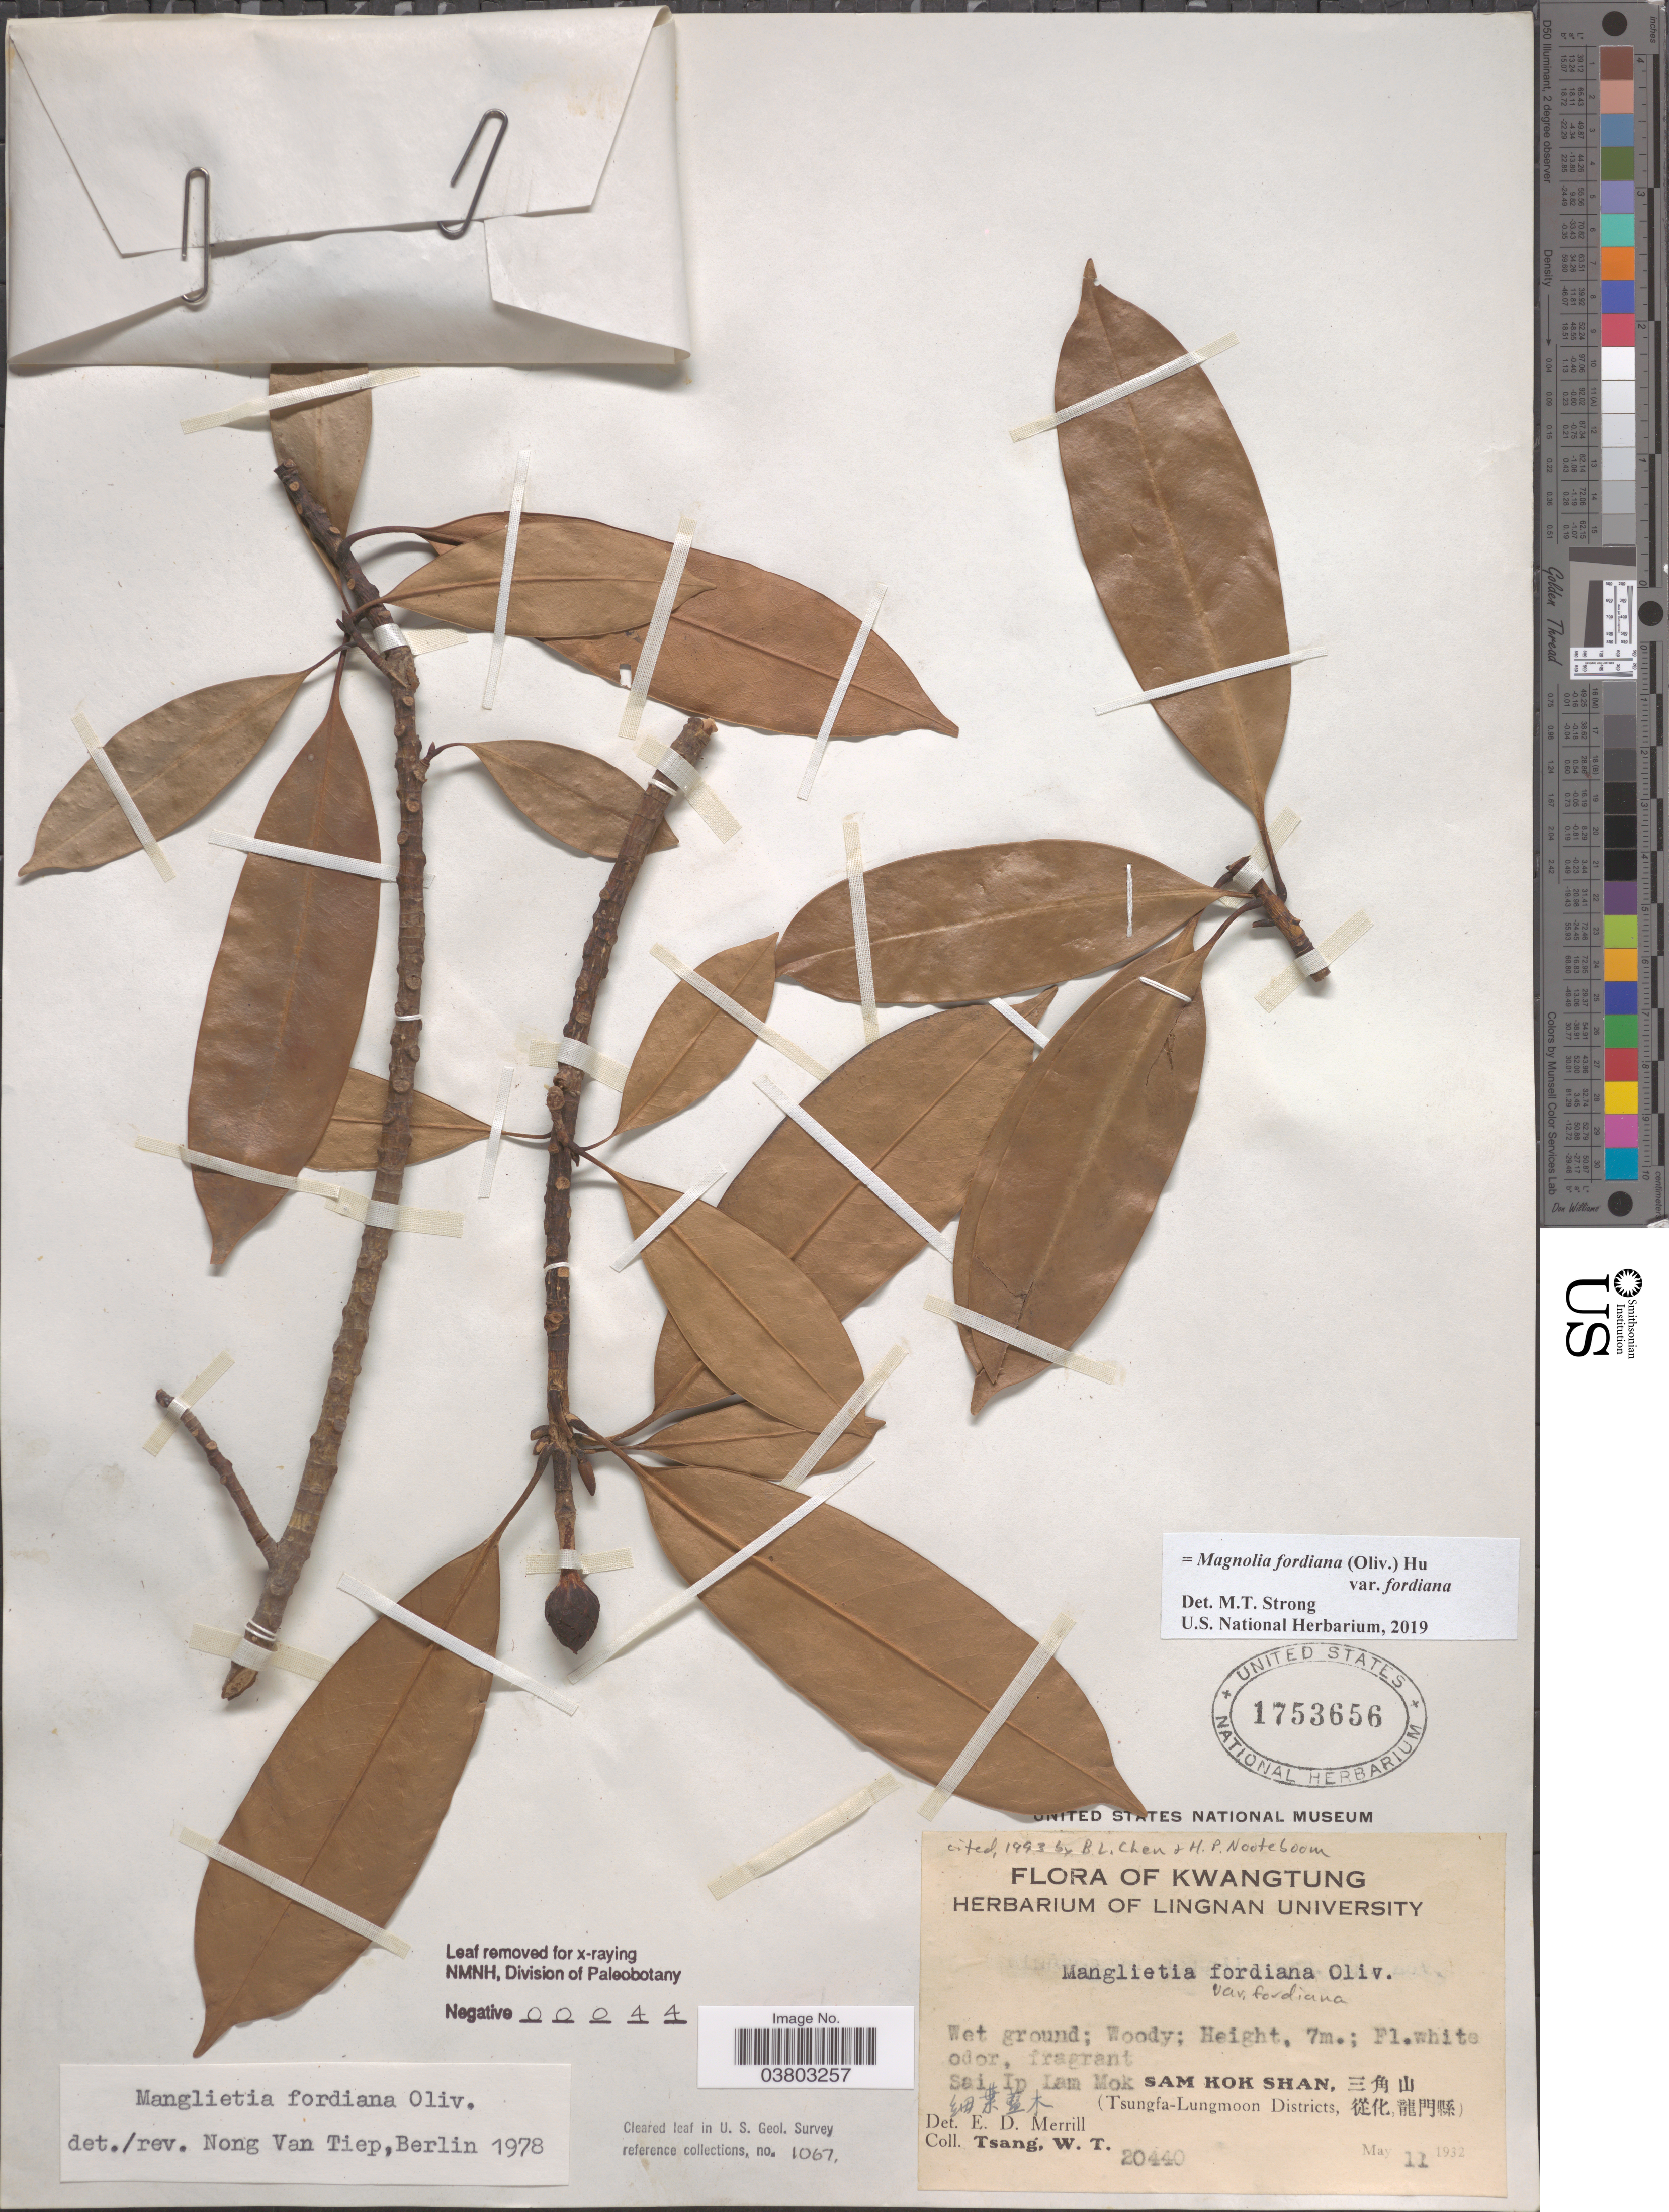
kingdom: Plantae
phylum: Tracheophyta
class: Magnoliopsida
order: Magnoliales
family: Magnoliaceae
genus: Magnolia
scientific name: Magnolia fordiana var. fordiana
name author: (Oliv.) Hu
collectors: W. T. Tsang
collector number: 20440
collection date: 1932-05-11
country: China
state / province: Guangdong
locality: Kwangtung. Sai Ip Lam Mok. Sam Kok Shan, X. (Tsungfa-Lungmoon District, X).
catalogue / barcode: US 1753656